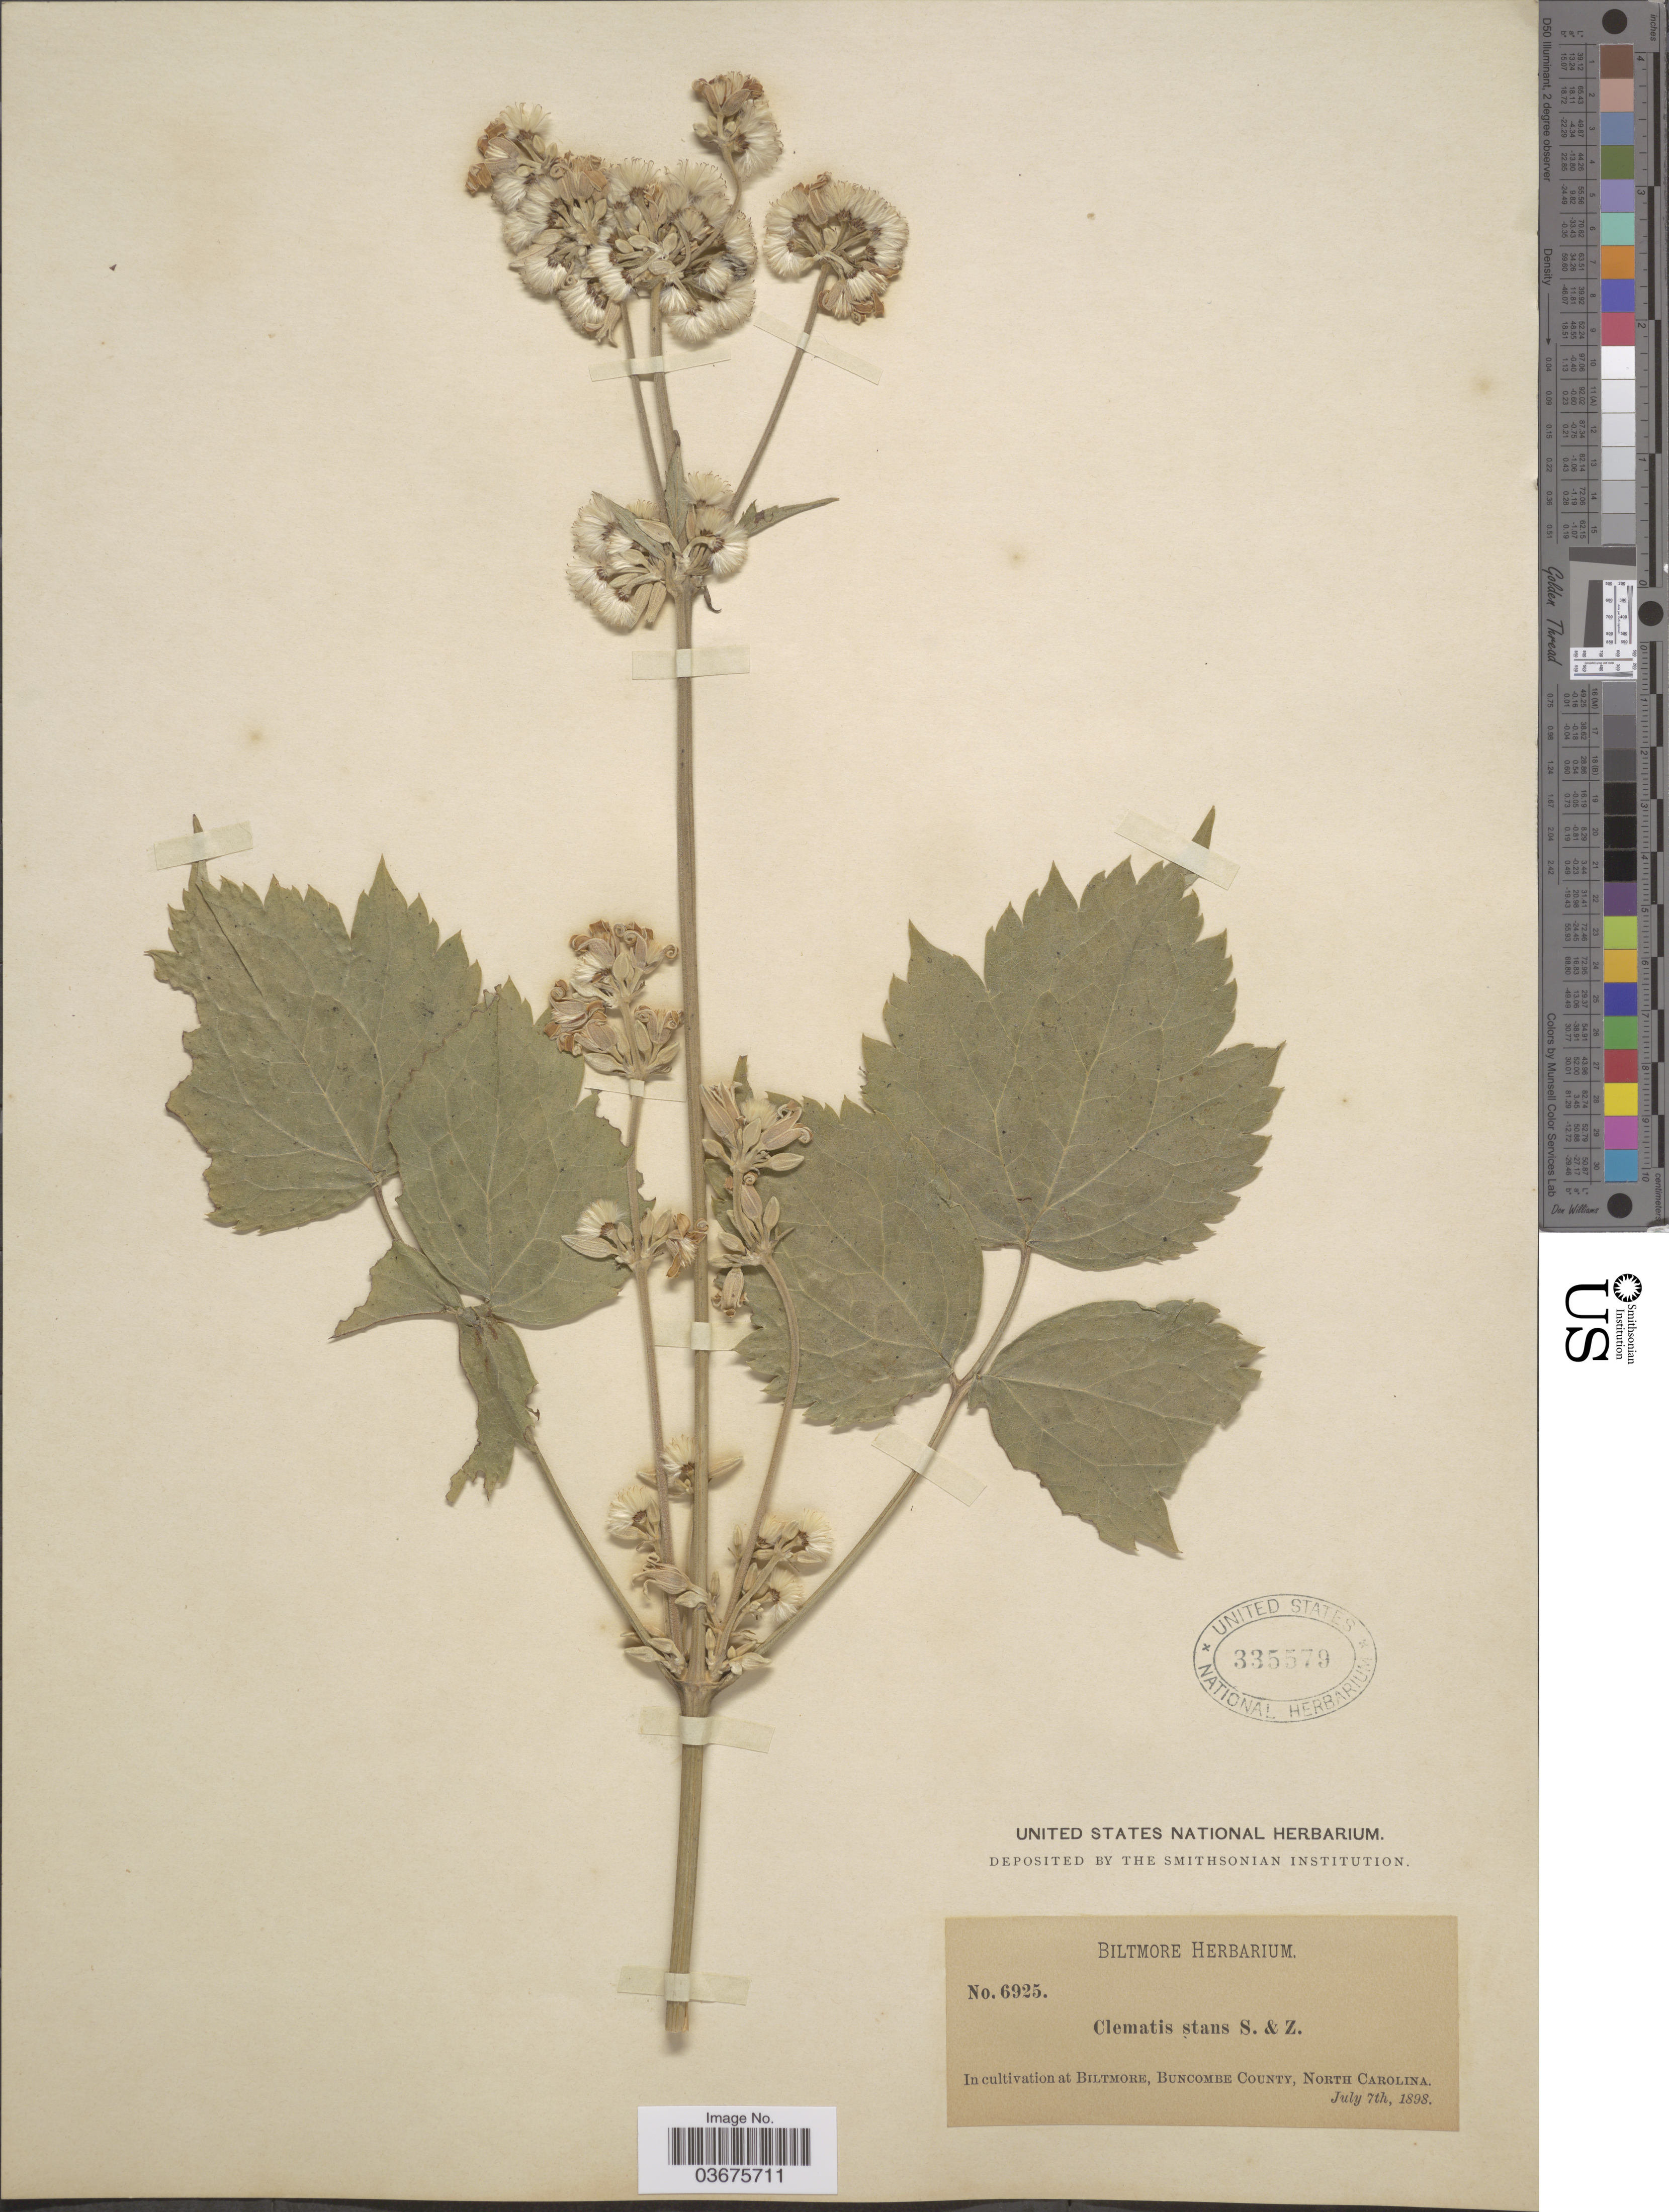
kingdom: Plantae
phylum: Tracheophyta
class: Magnoliopsida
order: Ranunculales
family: Ranunculaceae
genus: Clematis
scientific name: Clematis stans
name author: Siebold & Zucc.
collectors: ex herb. Biltmore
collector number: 6925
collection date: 1898-07-07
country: United States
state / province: North Carolina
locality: Biltmore, Buncombe County.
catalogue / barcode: US 335579